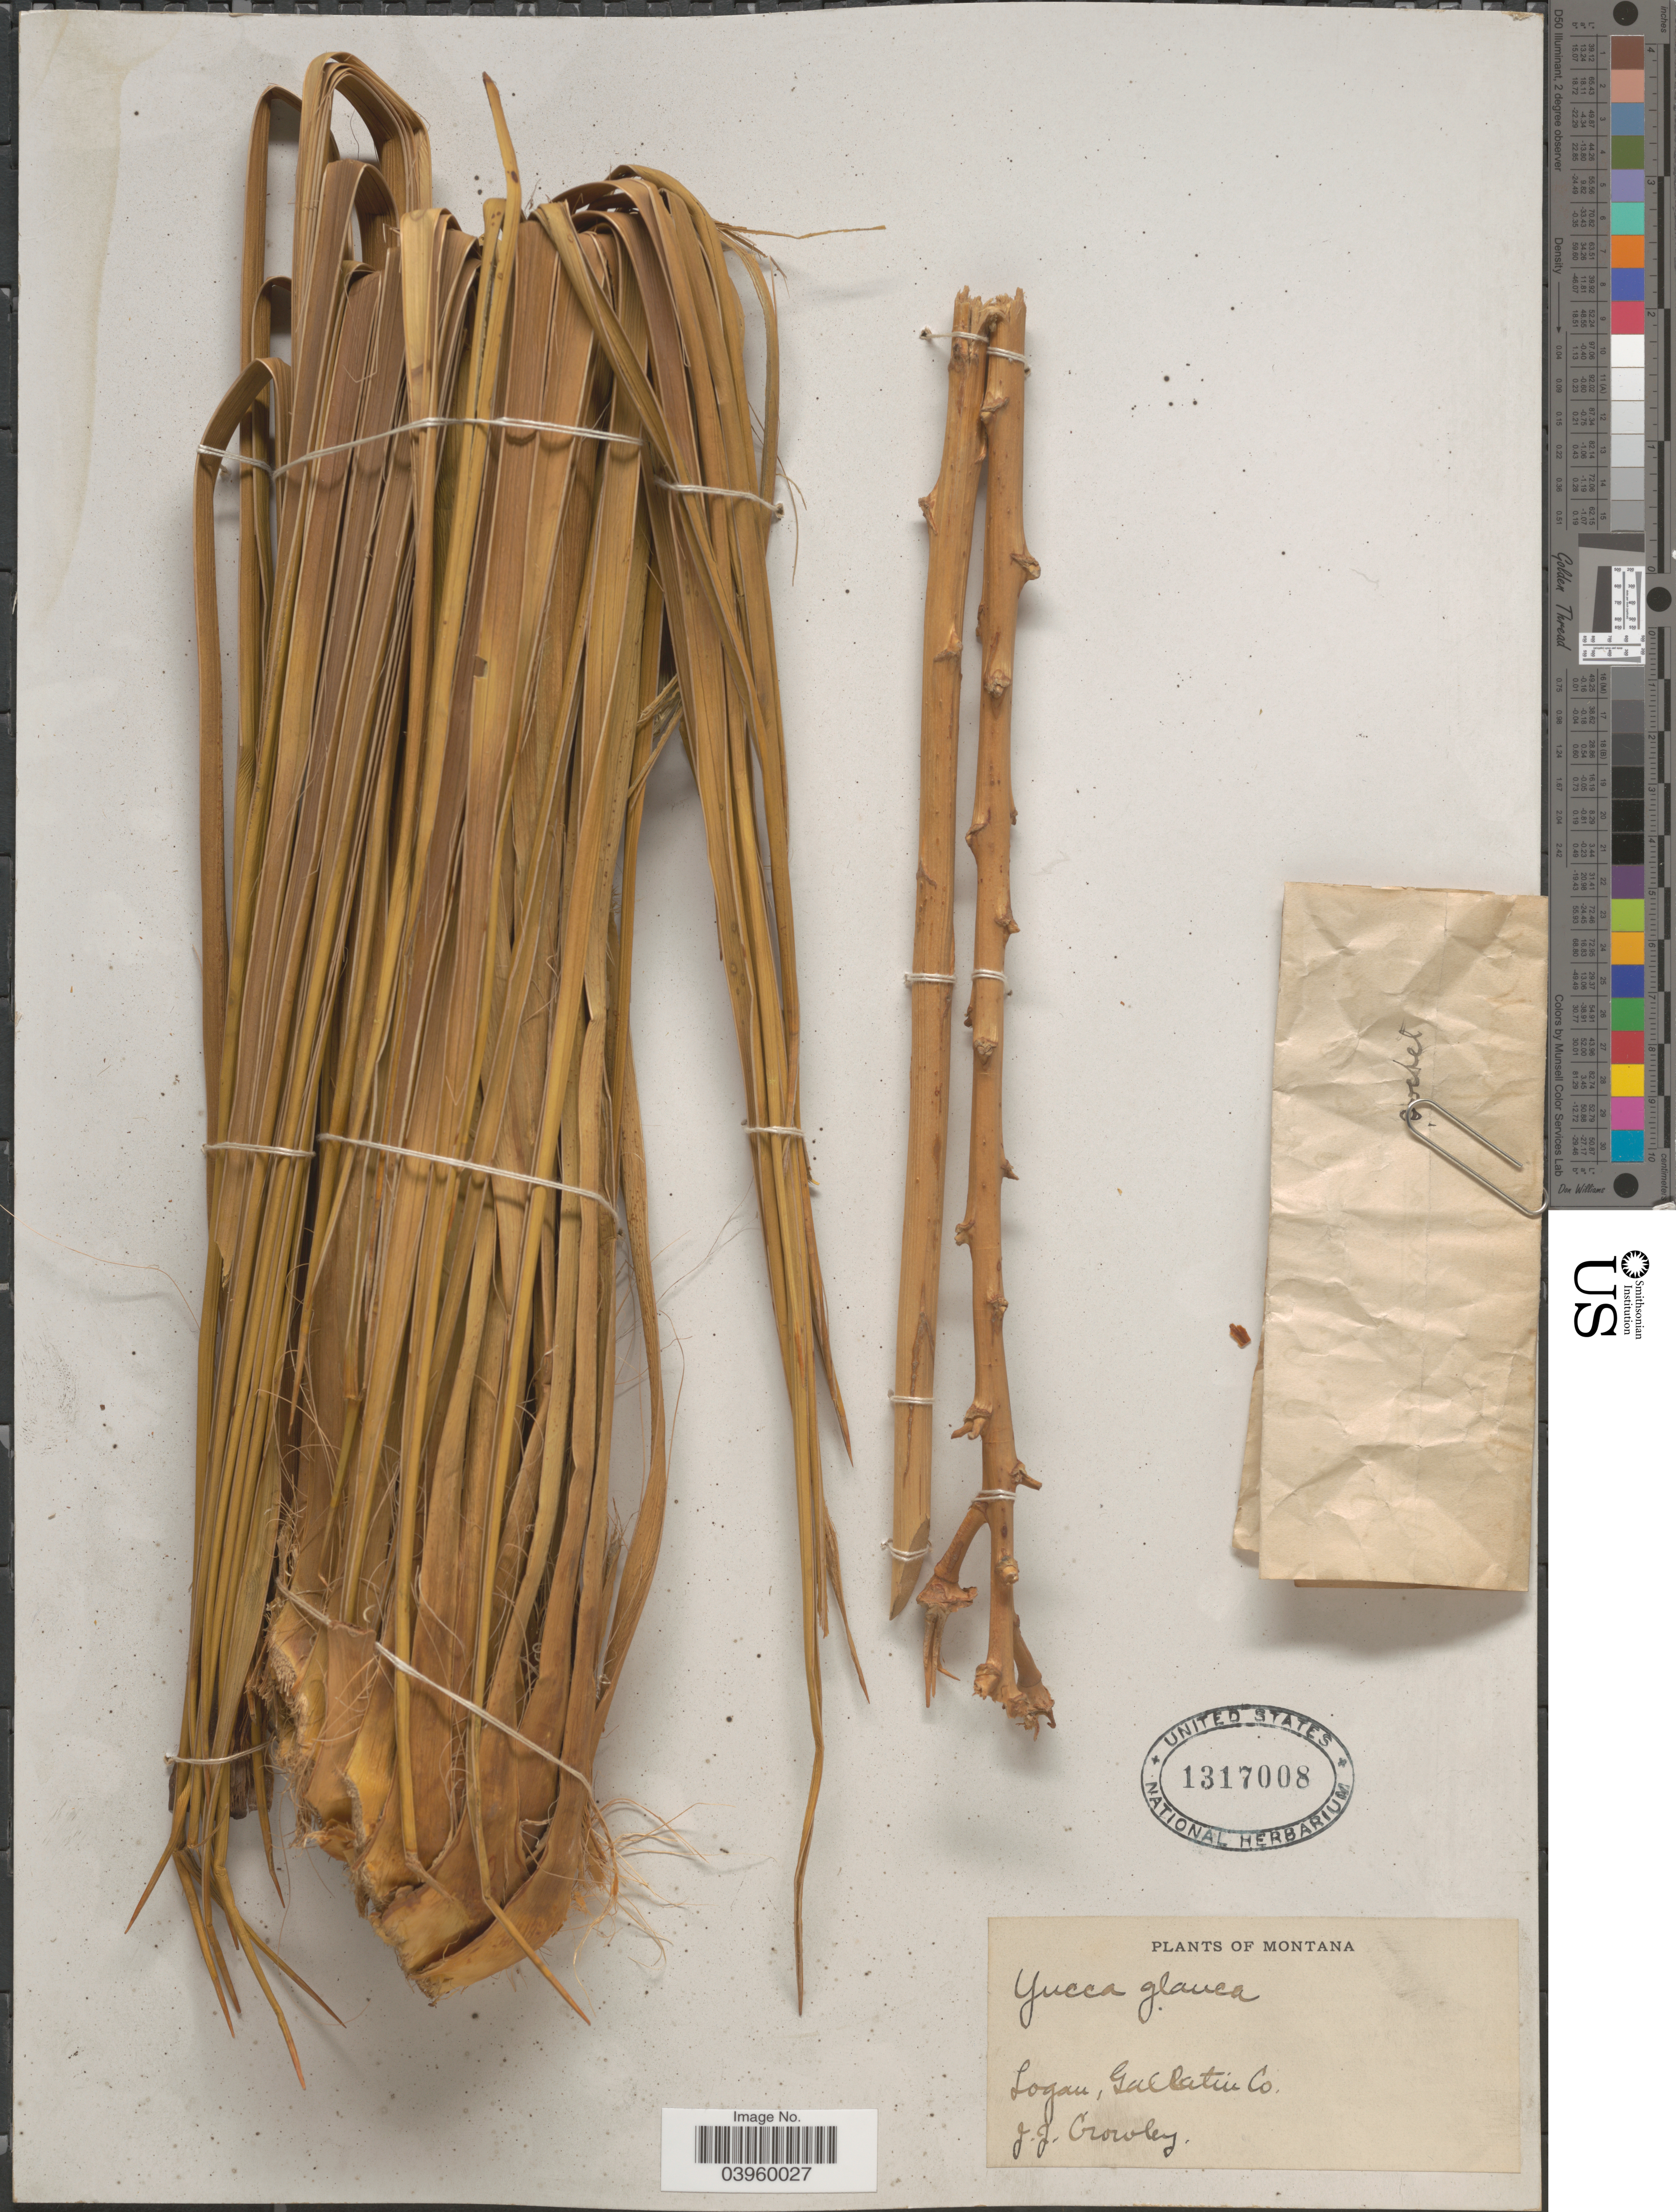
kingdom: Plantae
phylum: Tracheophyta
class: Liliopsida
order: Asparagales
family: Asparagaceae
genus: Yucca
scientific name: Yucca glauca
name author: Nutt.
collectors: J. Crowley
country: United States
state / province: Montana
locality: Logan, Gallatin Co.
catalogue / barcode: US 1317008